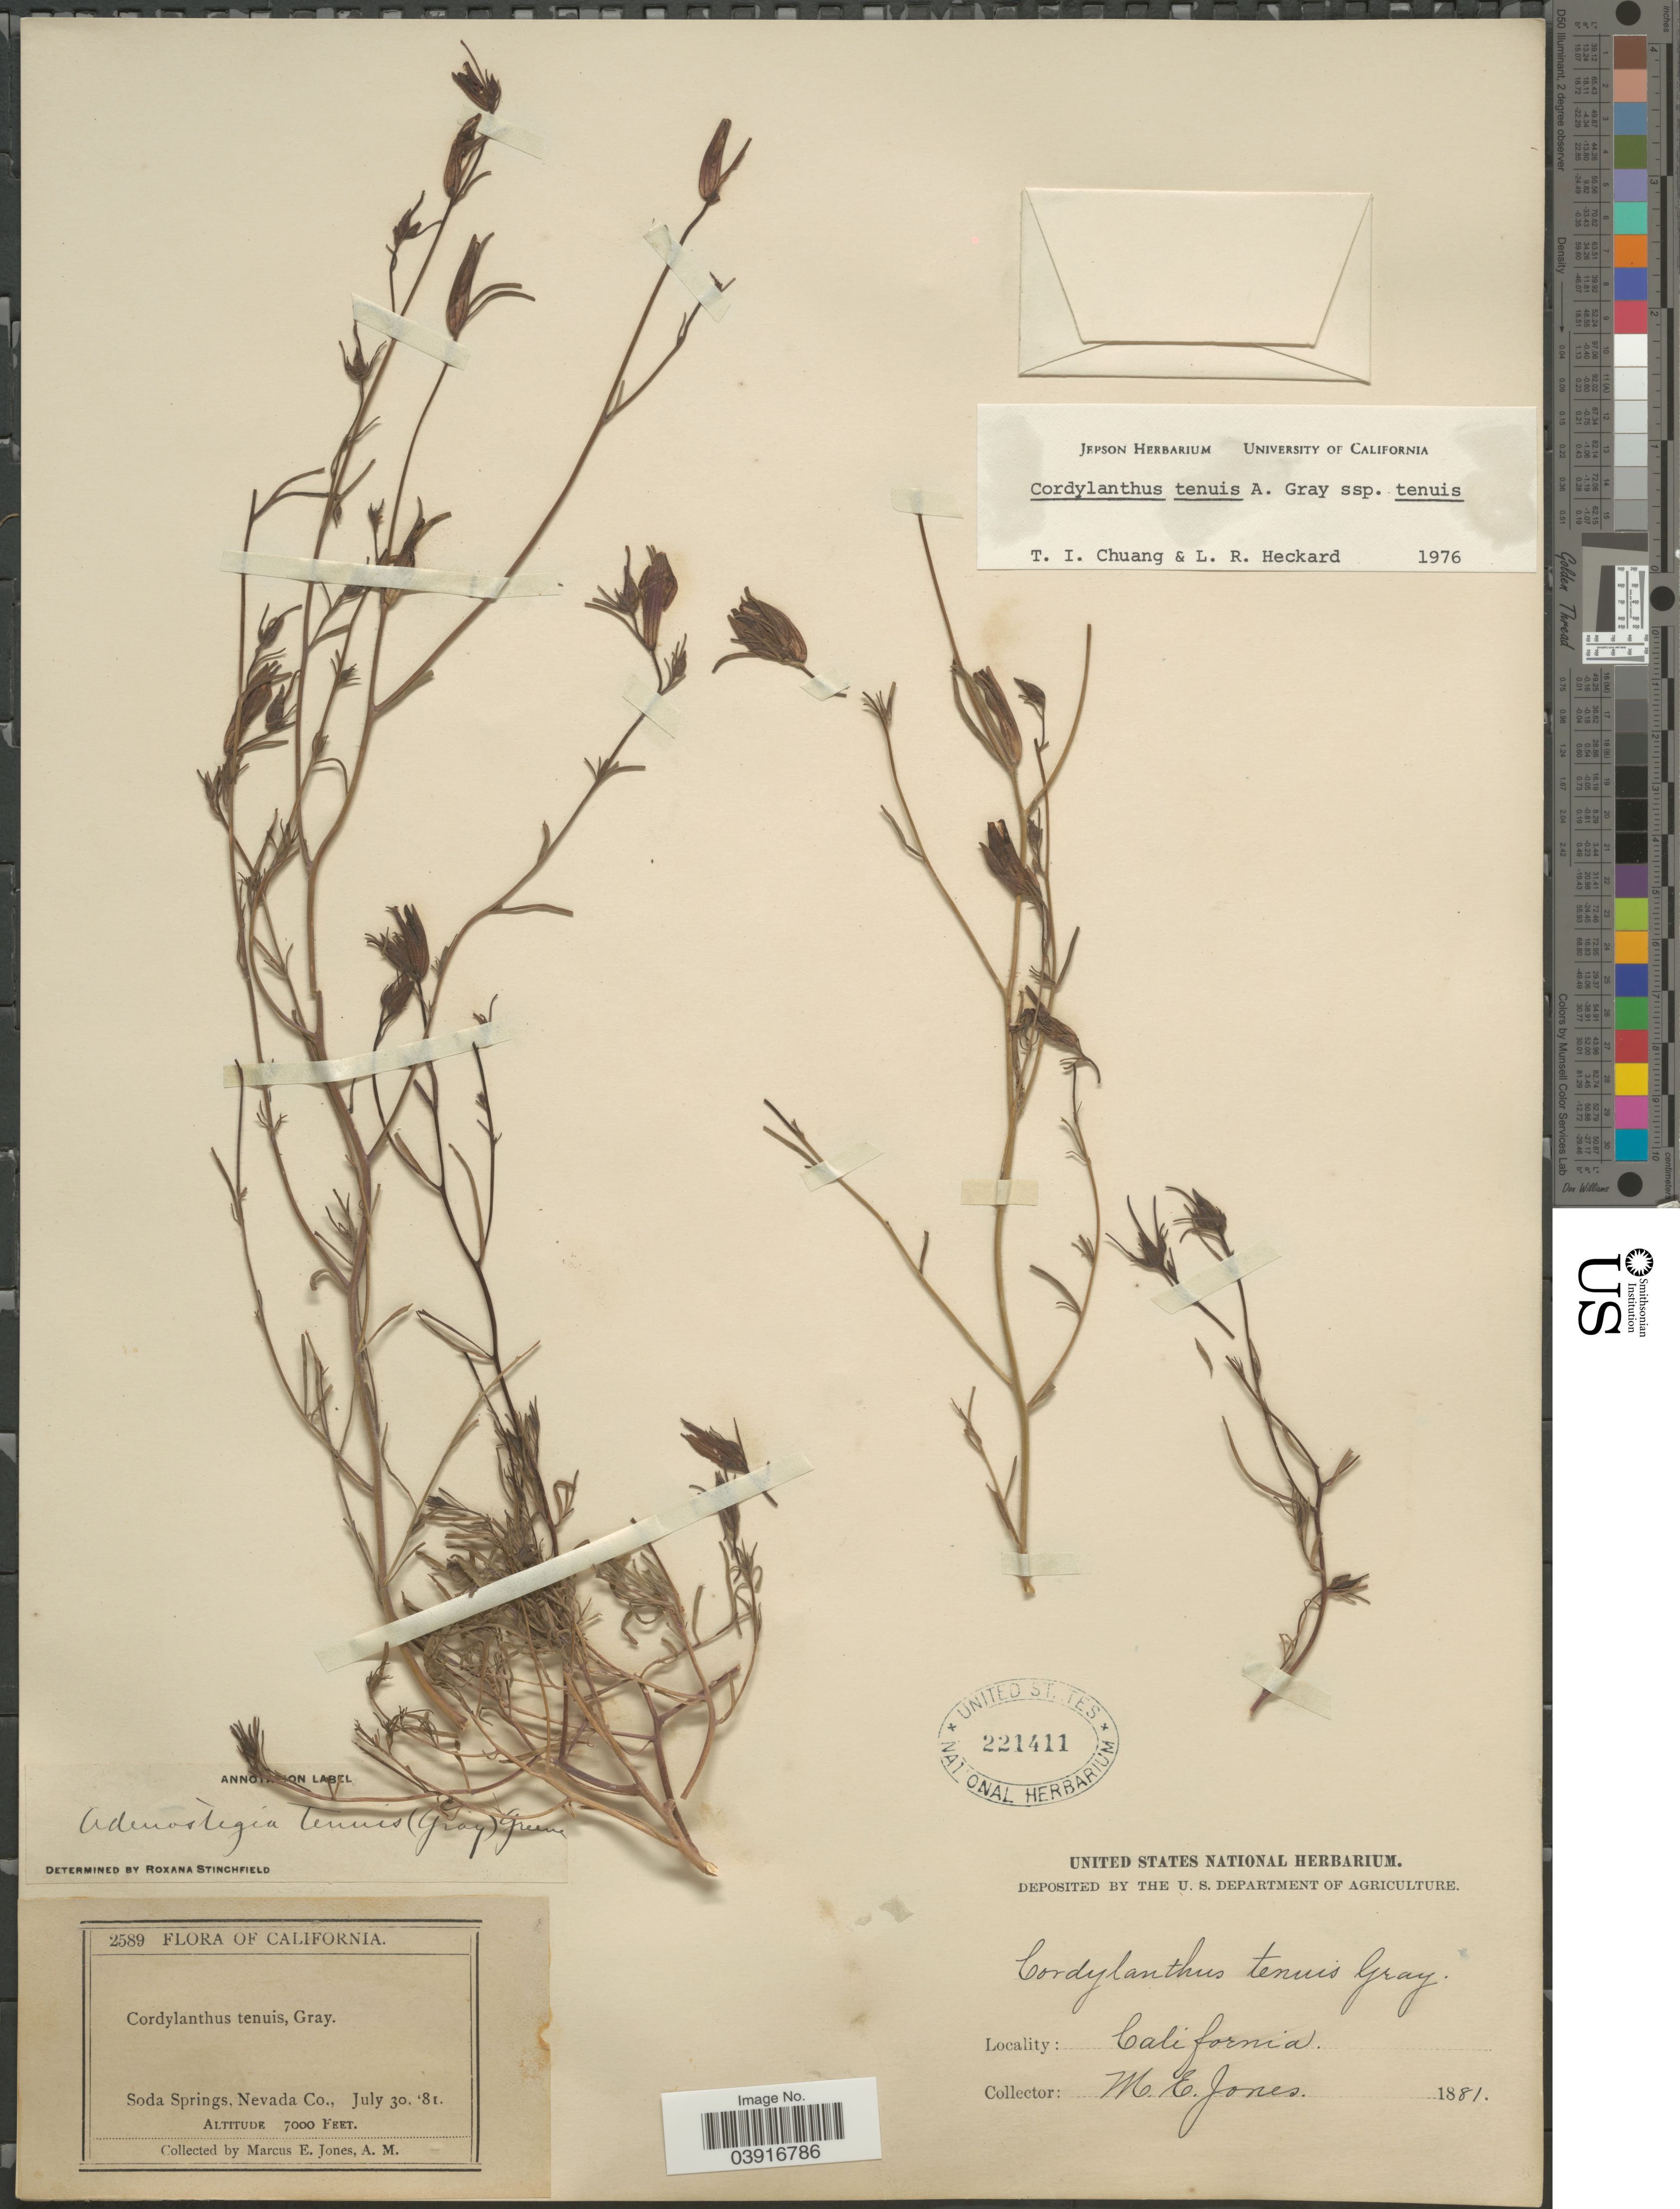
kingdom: Plantae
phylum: Tracheophyta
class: Magnoliopsida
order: Lamiales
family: Orobanchaceae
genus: Cordylanthus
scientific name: Cordylanthus tenuis subsp. tenuis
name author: A. Gray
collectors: M. E. Jones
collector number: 2589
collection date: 1881-07-30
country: United States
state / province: California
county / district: Nevada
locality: Soda Springs, Nevada Co.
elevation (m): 2134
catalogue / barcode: US 221411